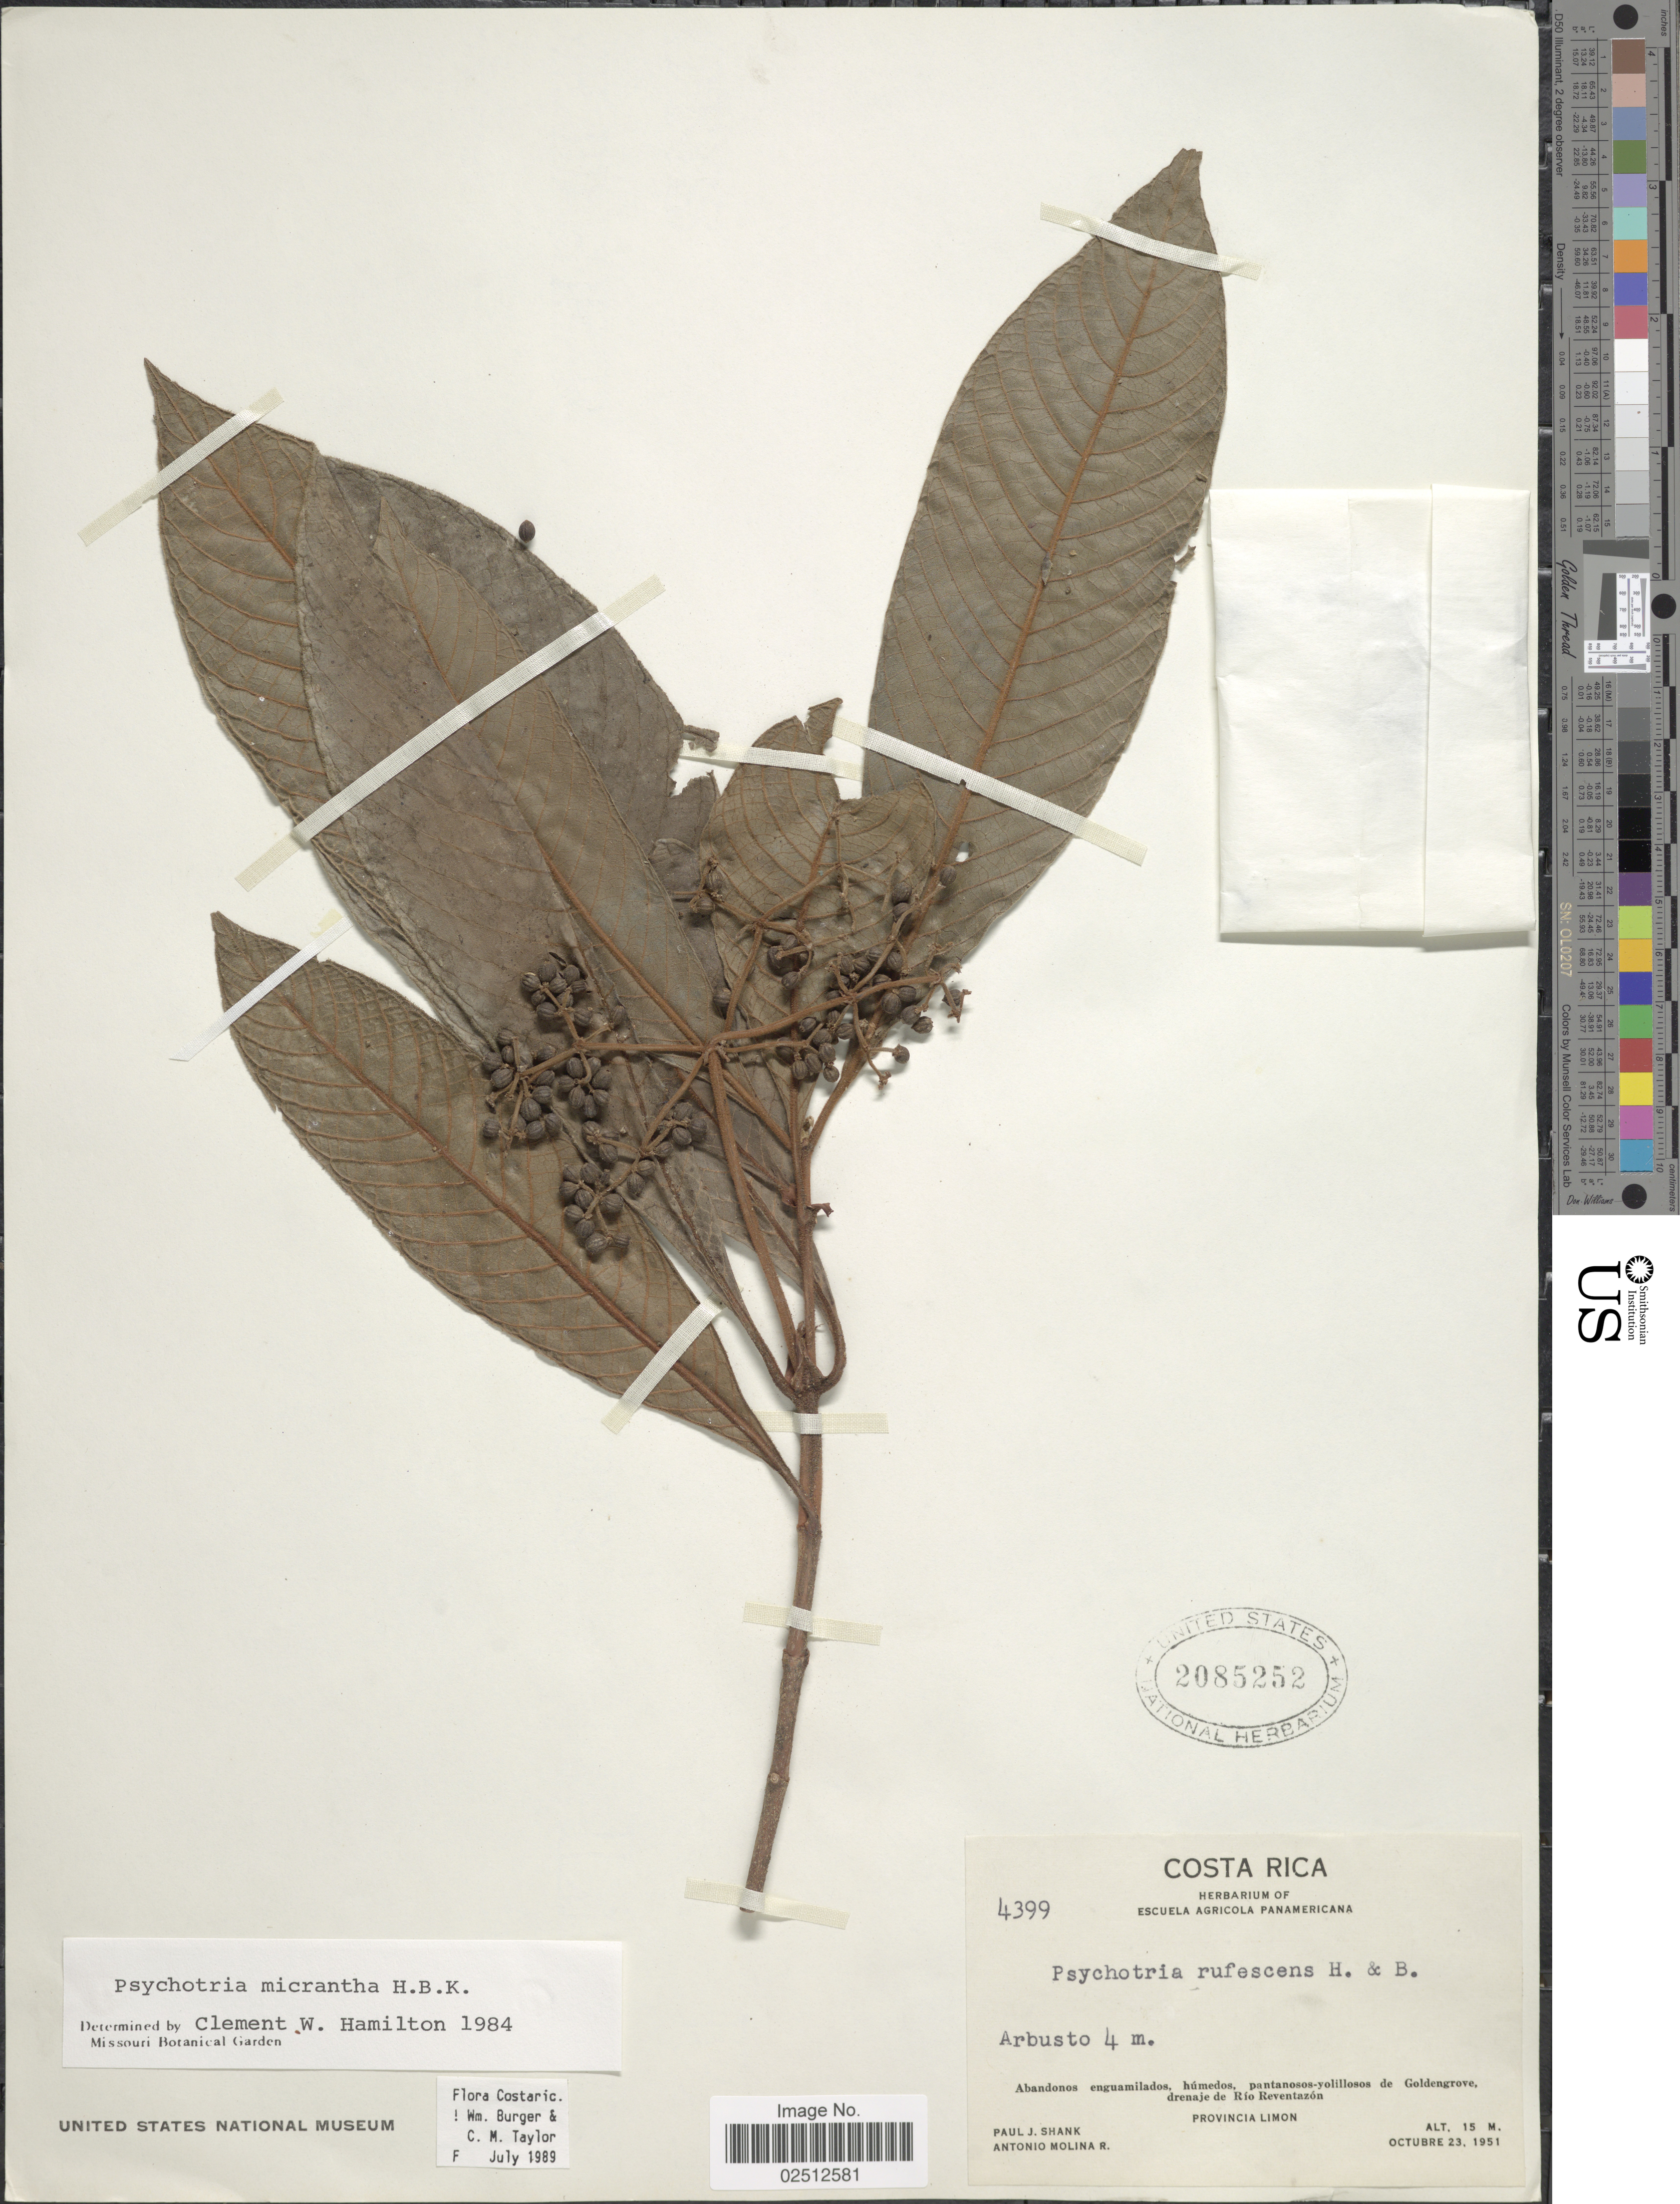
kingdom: Plantae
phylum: Tracheophyta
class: Magnoliopsida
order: Gentianales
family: Rubiaceae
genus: Psychotria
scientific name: Psychotria micrantha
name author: Kunth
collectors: P. J. Shank & A. Molina R.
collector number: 4399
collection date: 1951-10-23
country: Costa Rica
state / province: Limón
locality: Abadonos enguamilados, humedos, pantanosos-yolillosos de Goldengrove, drenaje de Rio Reventazon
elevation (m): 15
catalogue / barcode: US 2085252